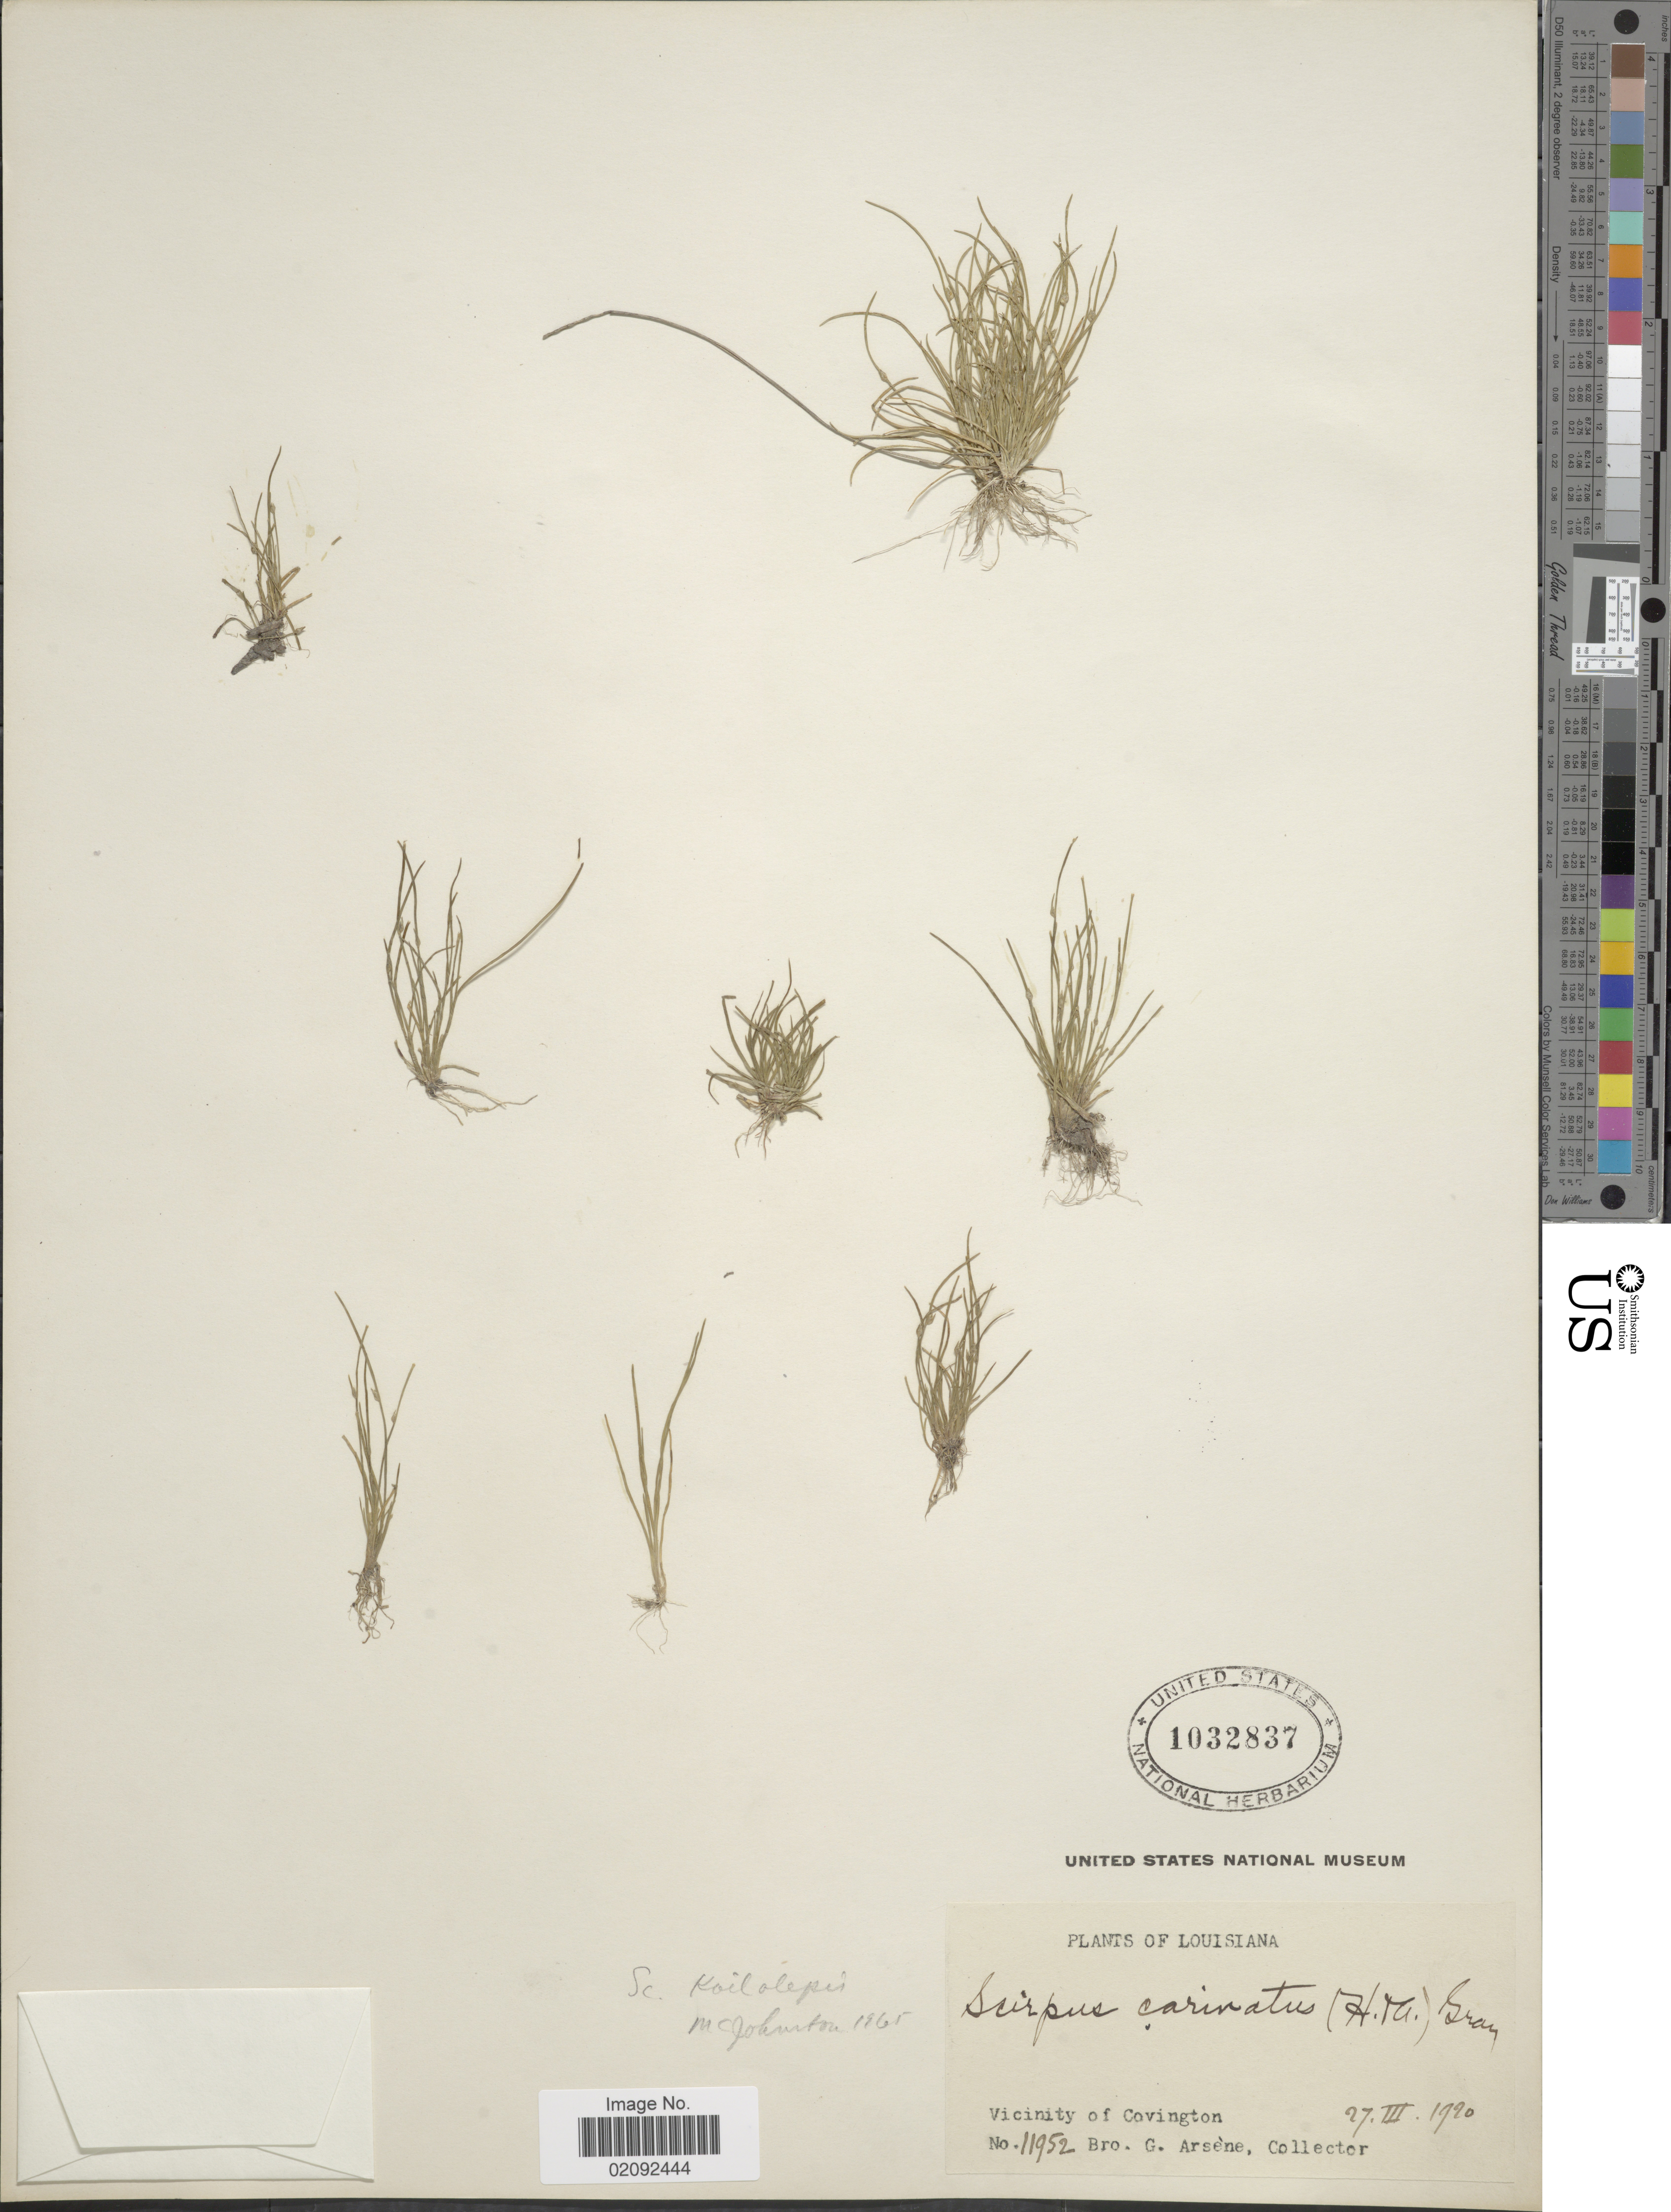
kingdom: Plantae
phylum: Tracheophyta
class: Liliopsida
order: Poales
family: Cyperaceae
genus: Isolepis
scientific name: Isolepis carinata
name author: Hook. & Arn. ex Torr.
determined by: Strong, M. T., (US), Smithsonian Institution - National Museum of Natural History (UNITED STATES)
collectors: Bro. G. Arsène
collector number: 11952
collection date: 1920-03-27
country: United States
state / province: Louisiana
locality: Vicinity of Covington.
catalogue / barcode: US 1032837